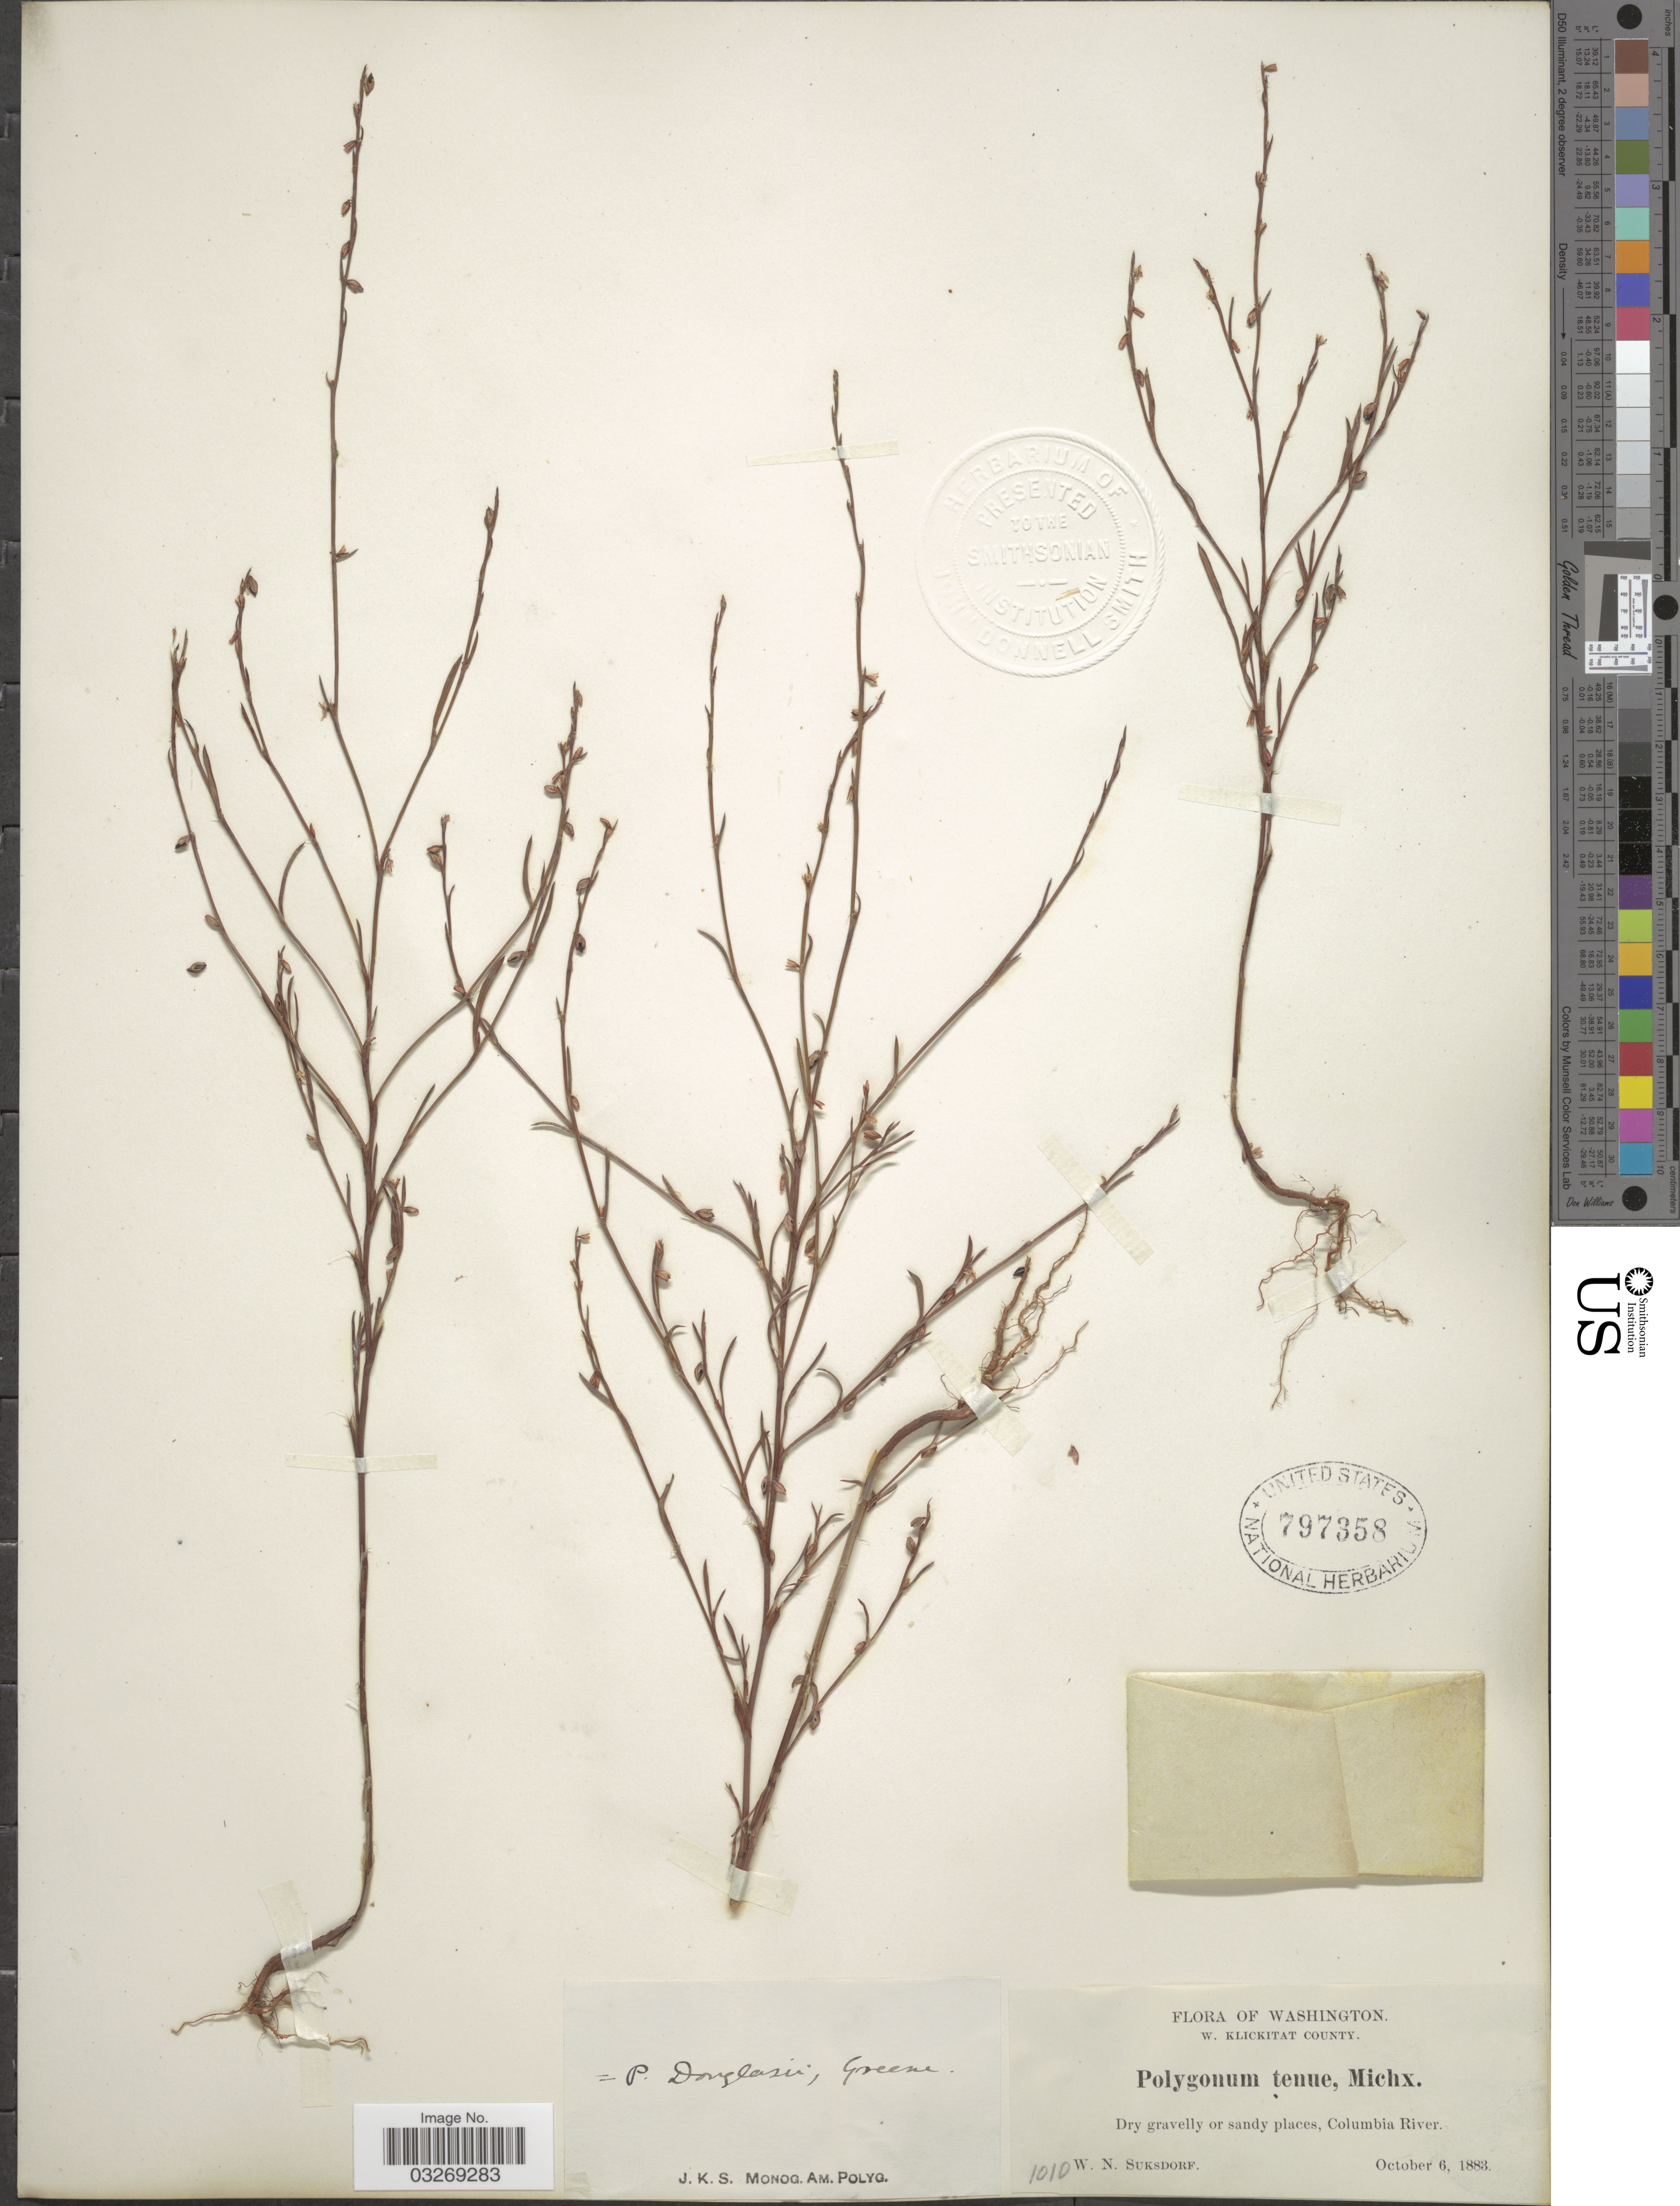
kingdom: Plantae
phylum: Tracheophyta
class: Magnoliopsida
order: Caryophyllales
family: Polygonaceae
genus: Polygonum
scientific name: Polygonum douglasii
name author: Greene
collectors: W. N. Suksdorf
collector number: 1010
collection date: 1883-10-06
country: United States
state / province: Washington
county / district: Klickitat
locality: W. Klickitat County. Dry gavelly or sandy places, Columbia River.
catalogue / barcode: US 797358